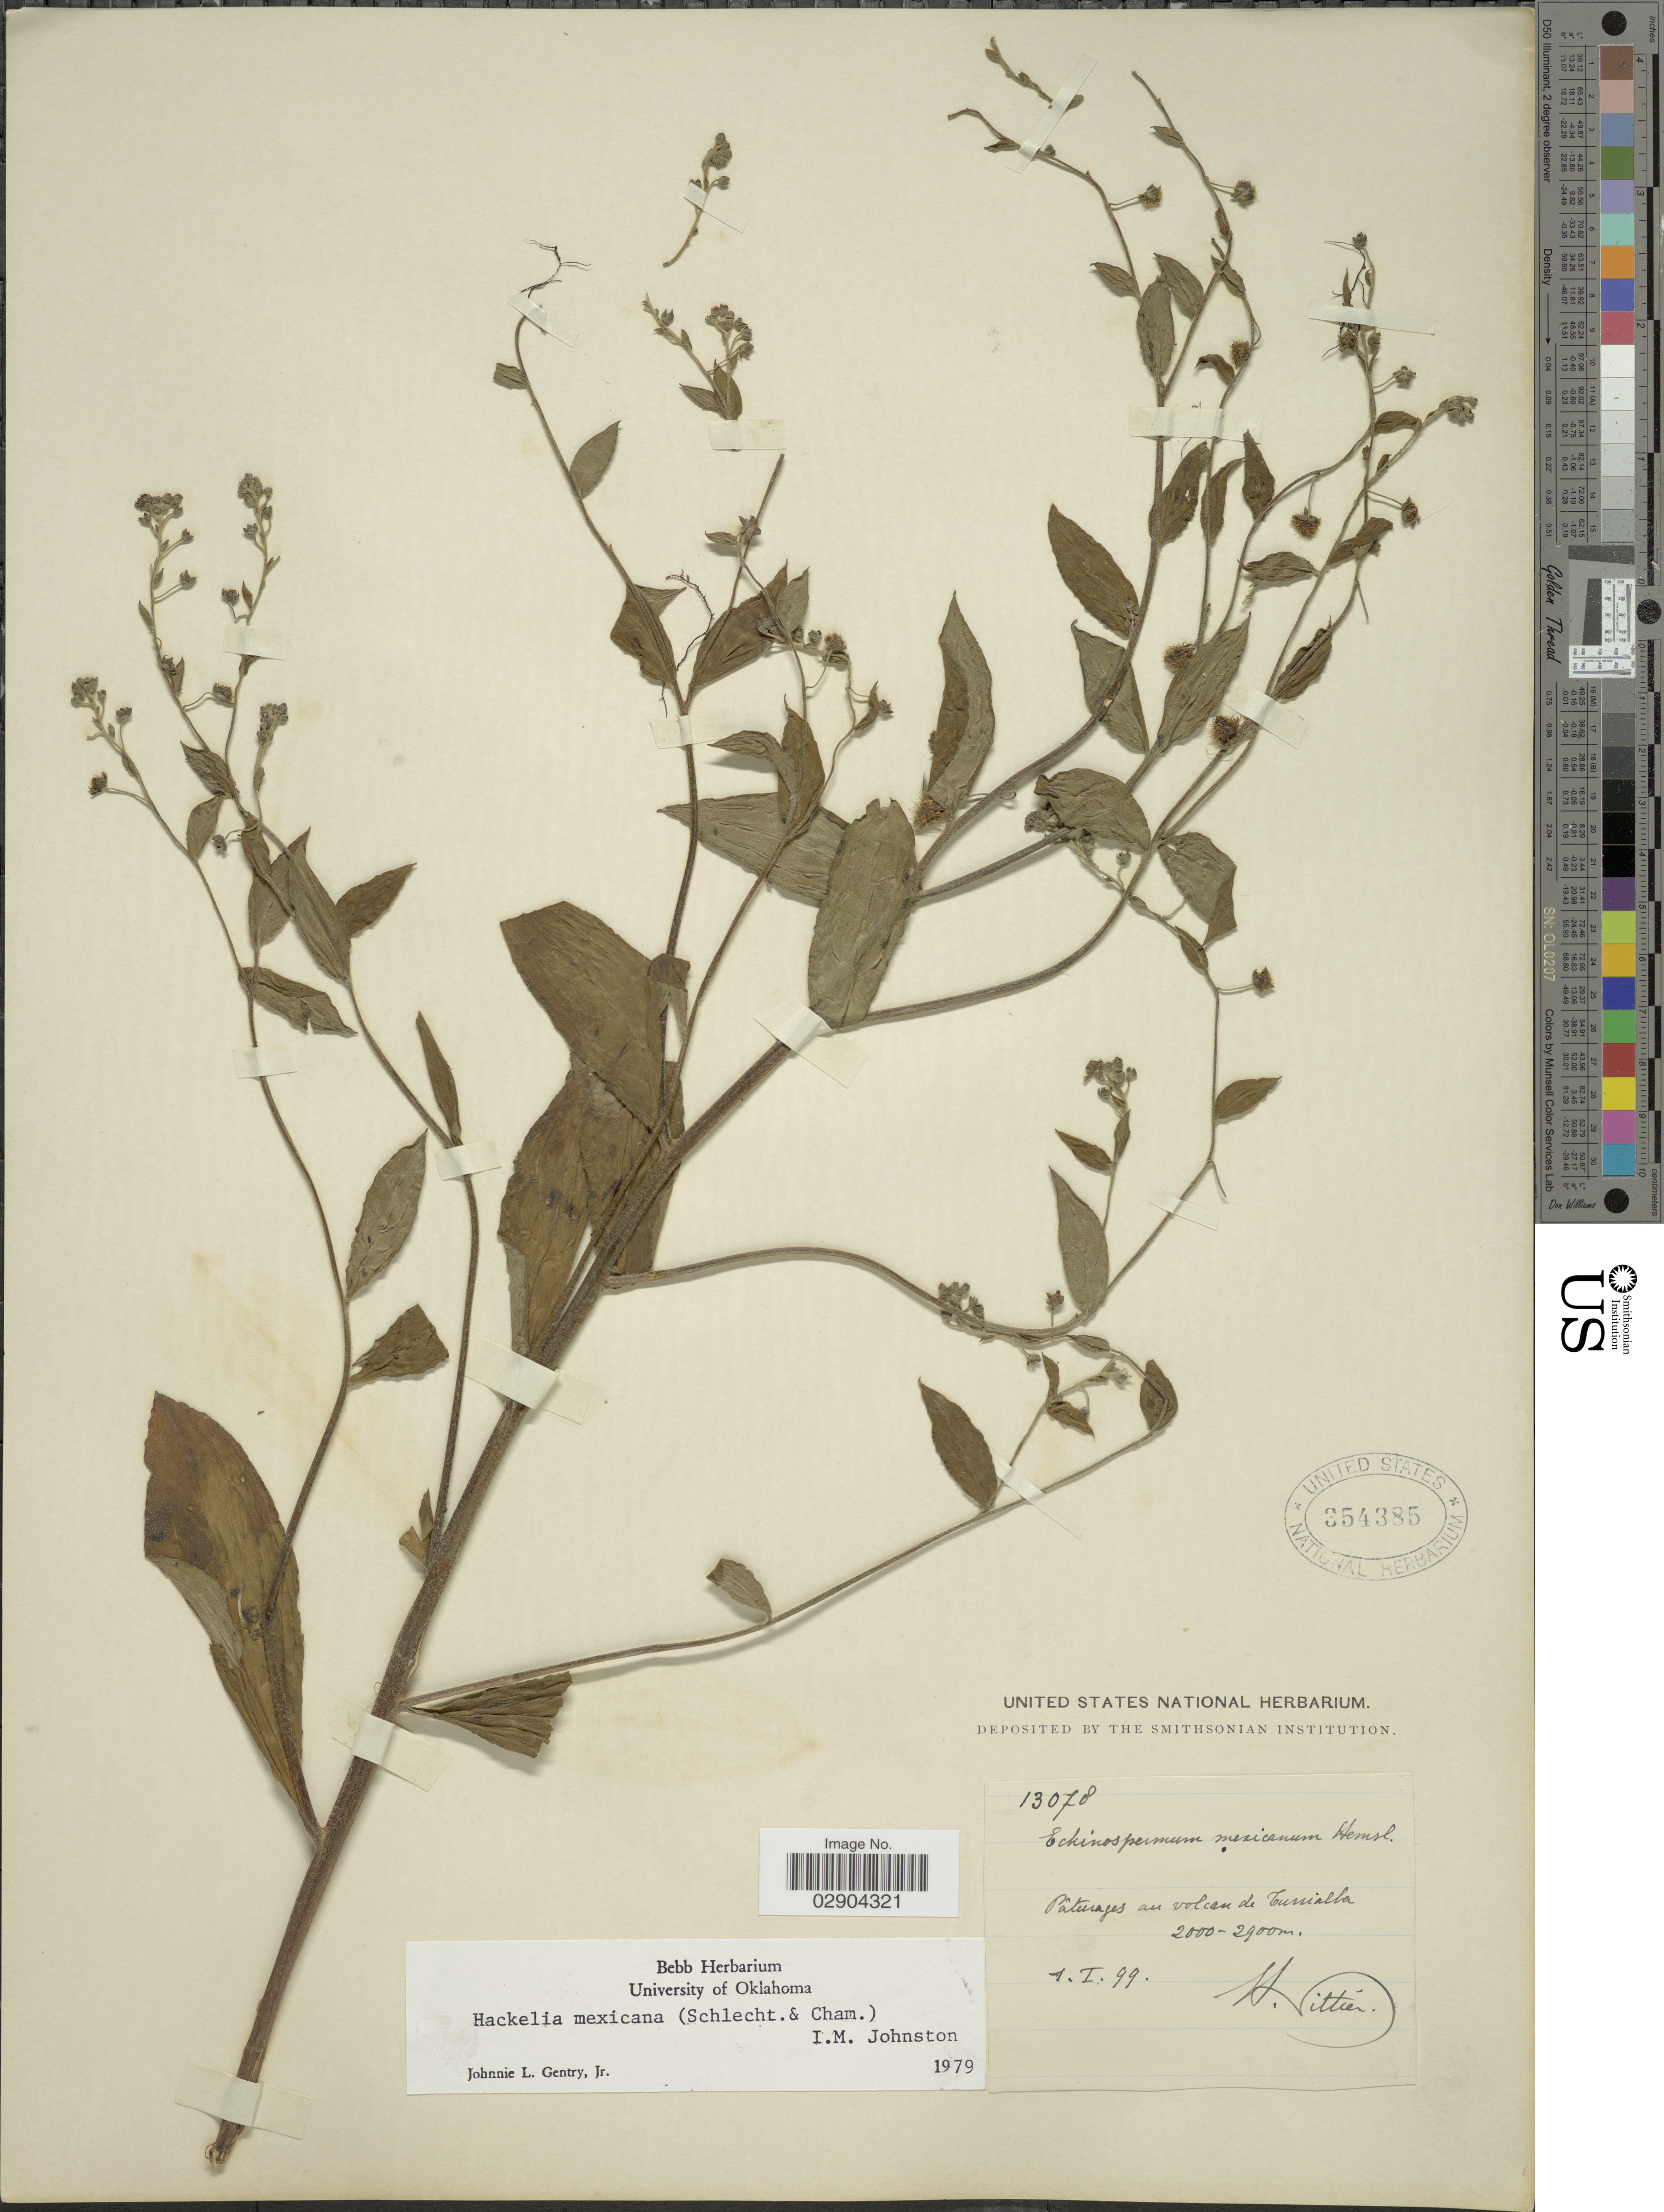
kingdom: Plantae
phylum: Tracheophyta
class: Magnoliopsida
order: Boraginales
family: Boraginaceae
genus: Hackelia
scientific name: Hackelia mexicana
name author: (Schltdl. & Cham.) I.M. Johnst.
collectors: H. F. Pittier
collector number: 13078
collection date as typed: Transcribed d/m/y: 1/1/99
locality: Pâturages au volcan de Tunialla.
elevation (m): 2000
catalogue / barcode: US 354385